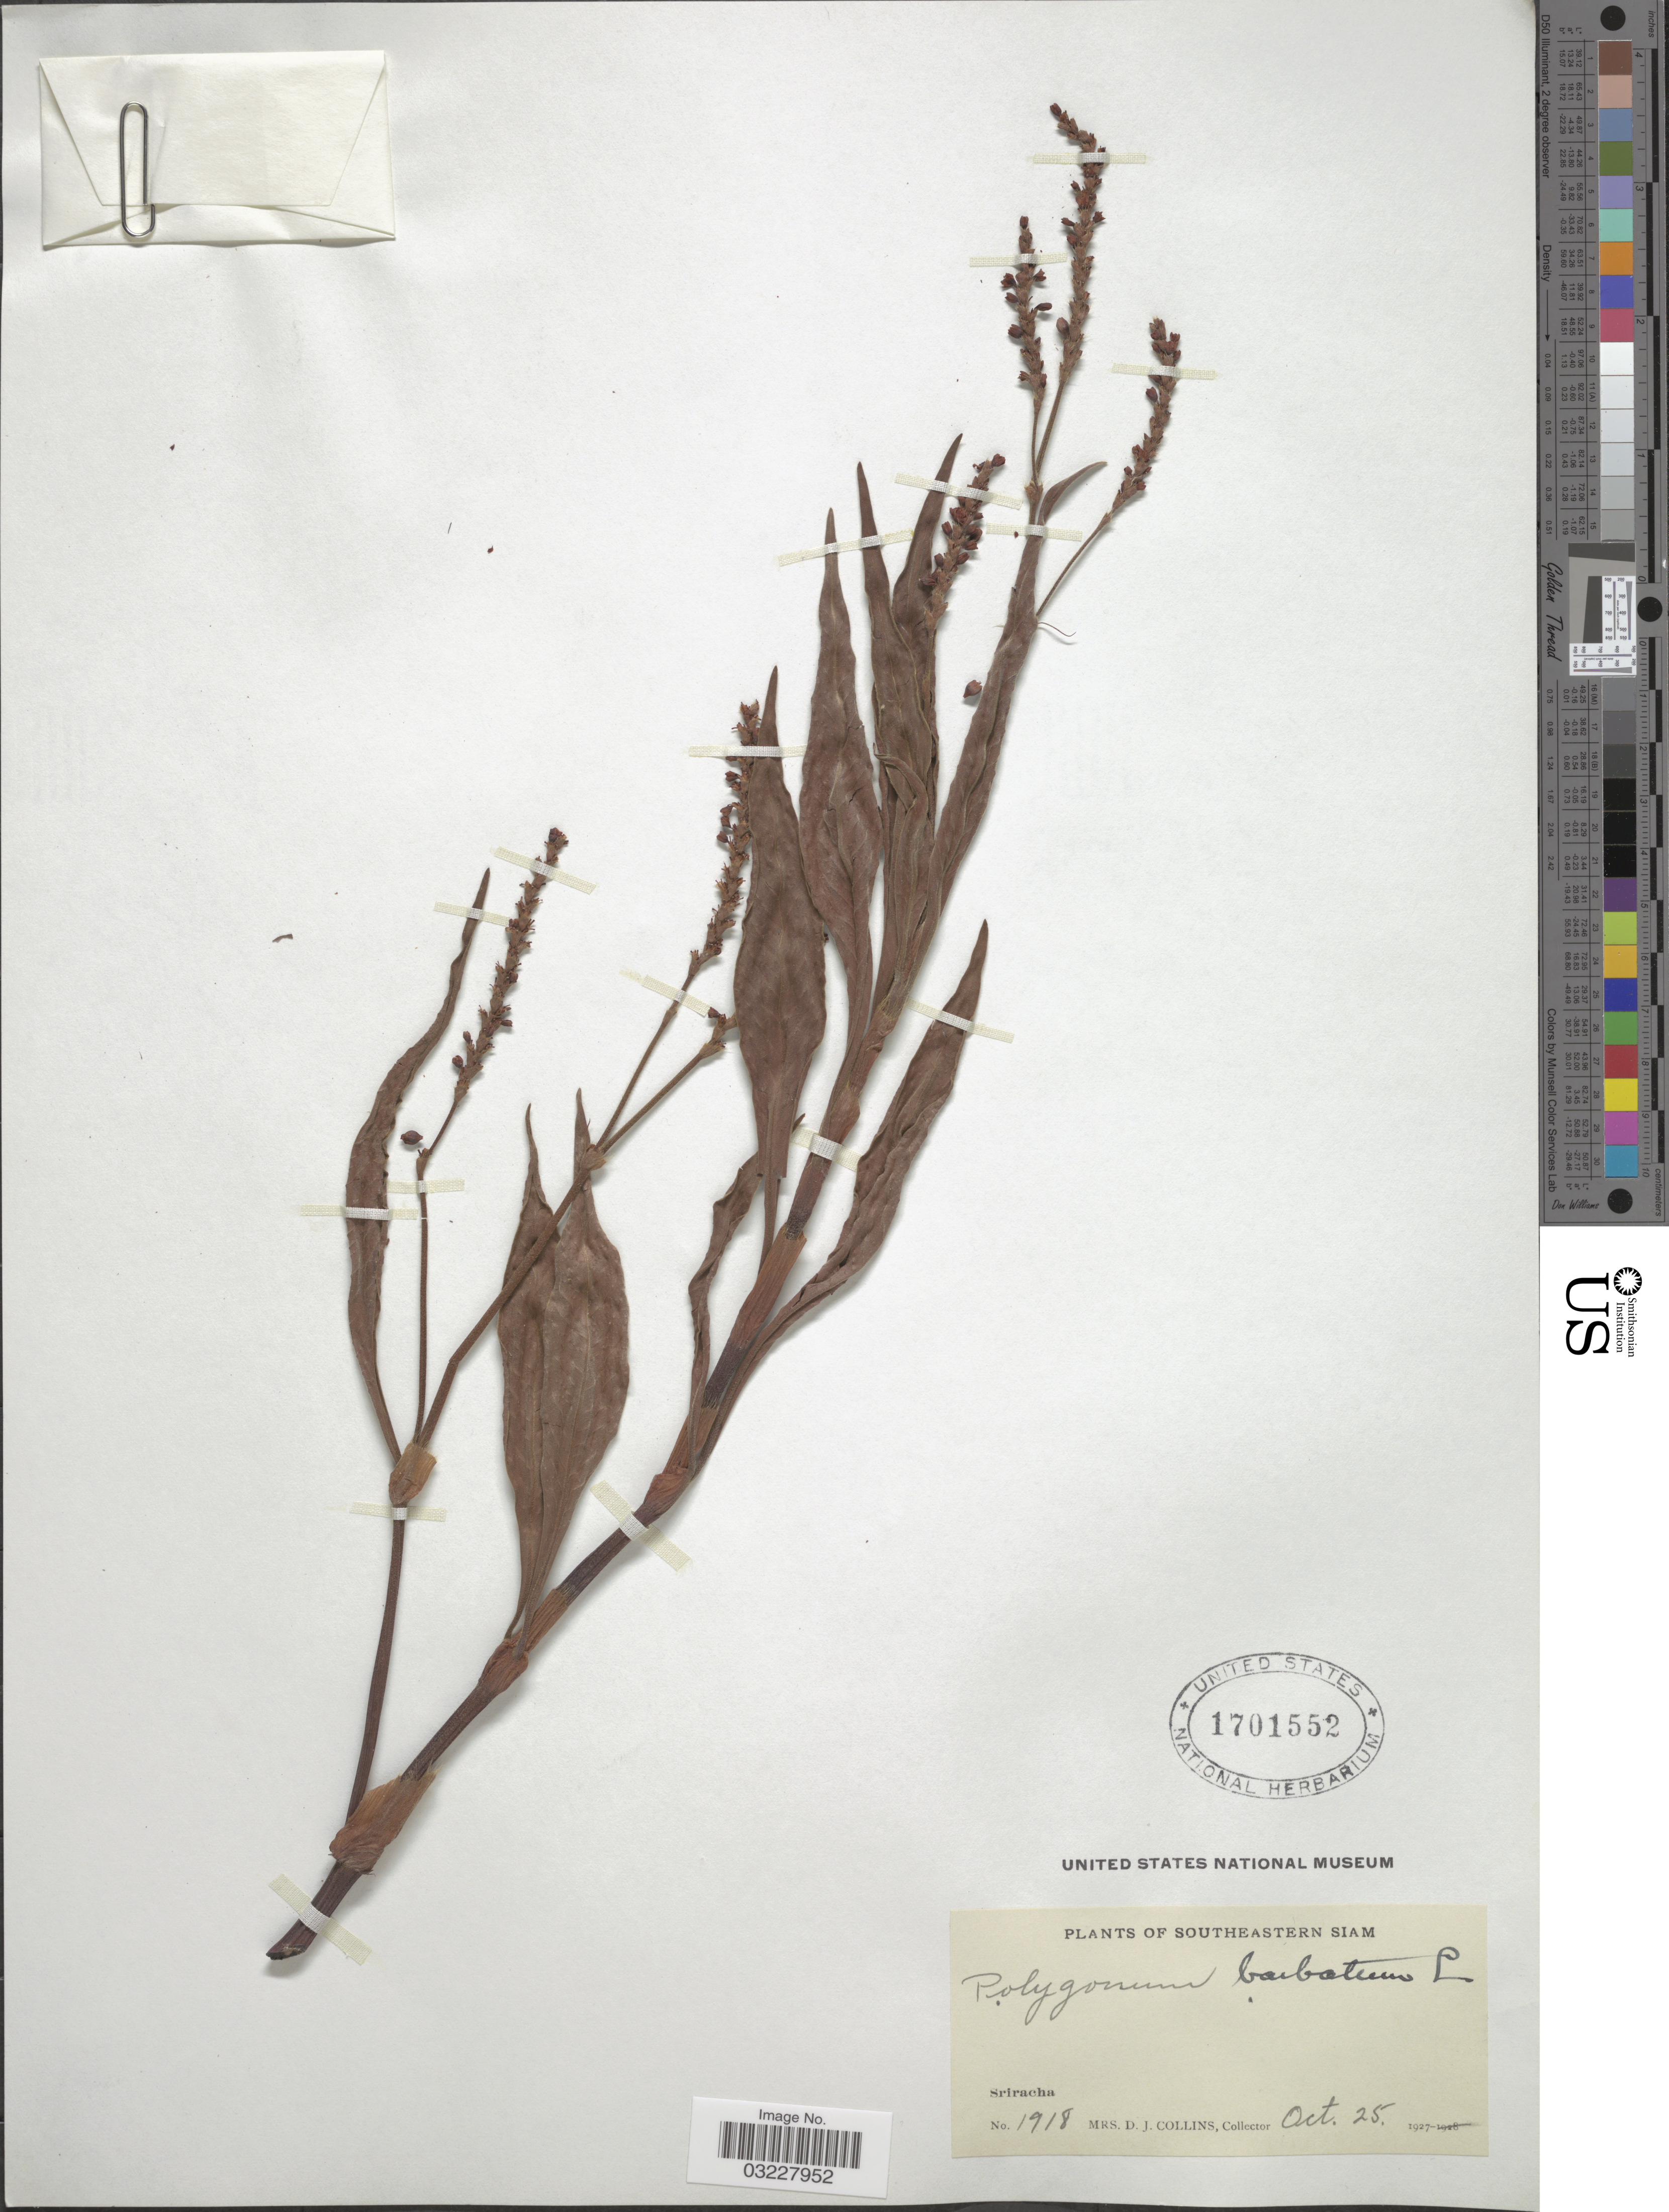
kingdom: Plantae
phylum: Tracheophyta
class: Magnoliopsida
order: Caryophyllales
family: Polygonaceae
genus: Polygonum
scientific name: Polygonum barbatum var. barbatum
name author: L.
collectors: Mrs. D. J. Collins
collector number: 1918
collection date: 1927-10-25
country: Thailand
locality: Southeastern Siam. Sriracha.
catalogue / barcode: US 1701552